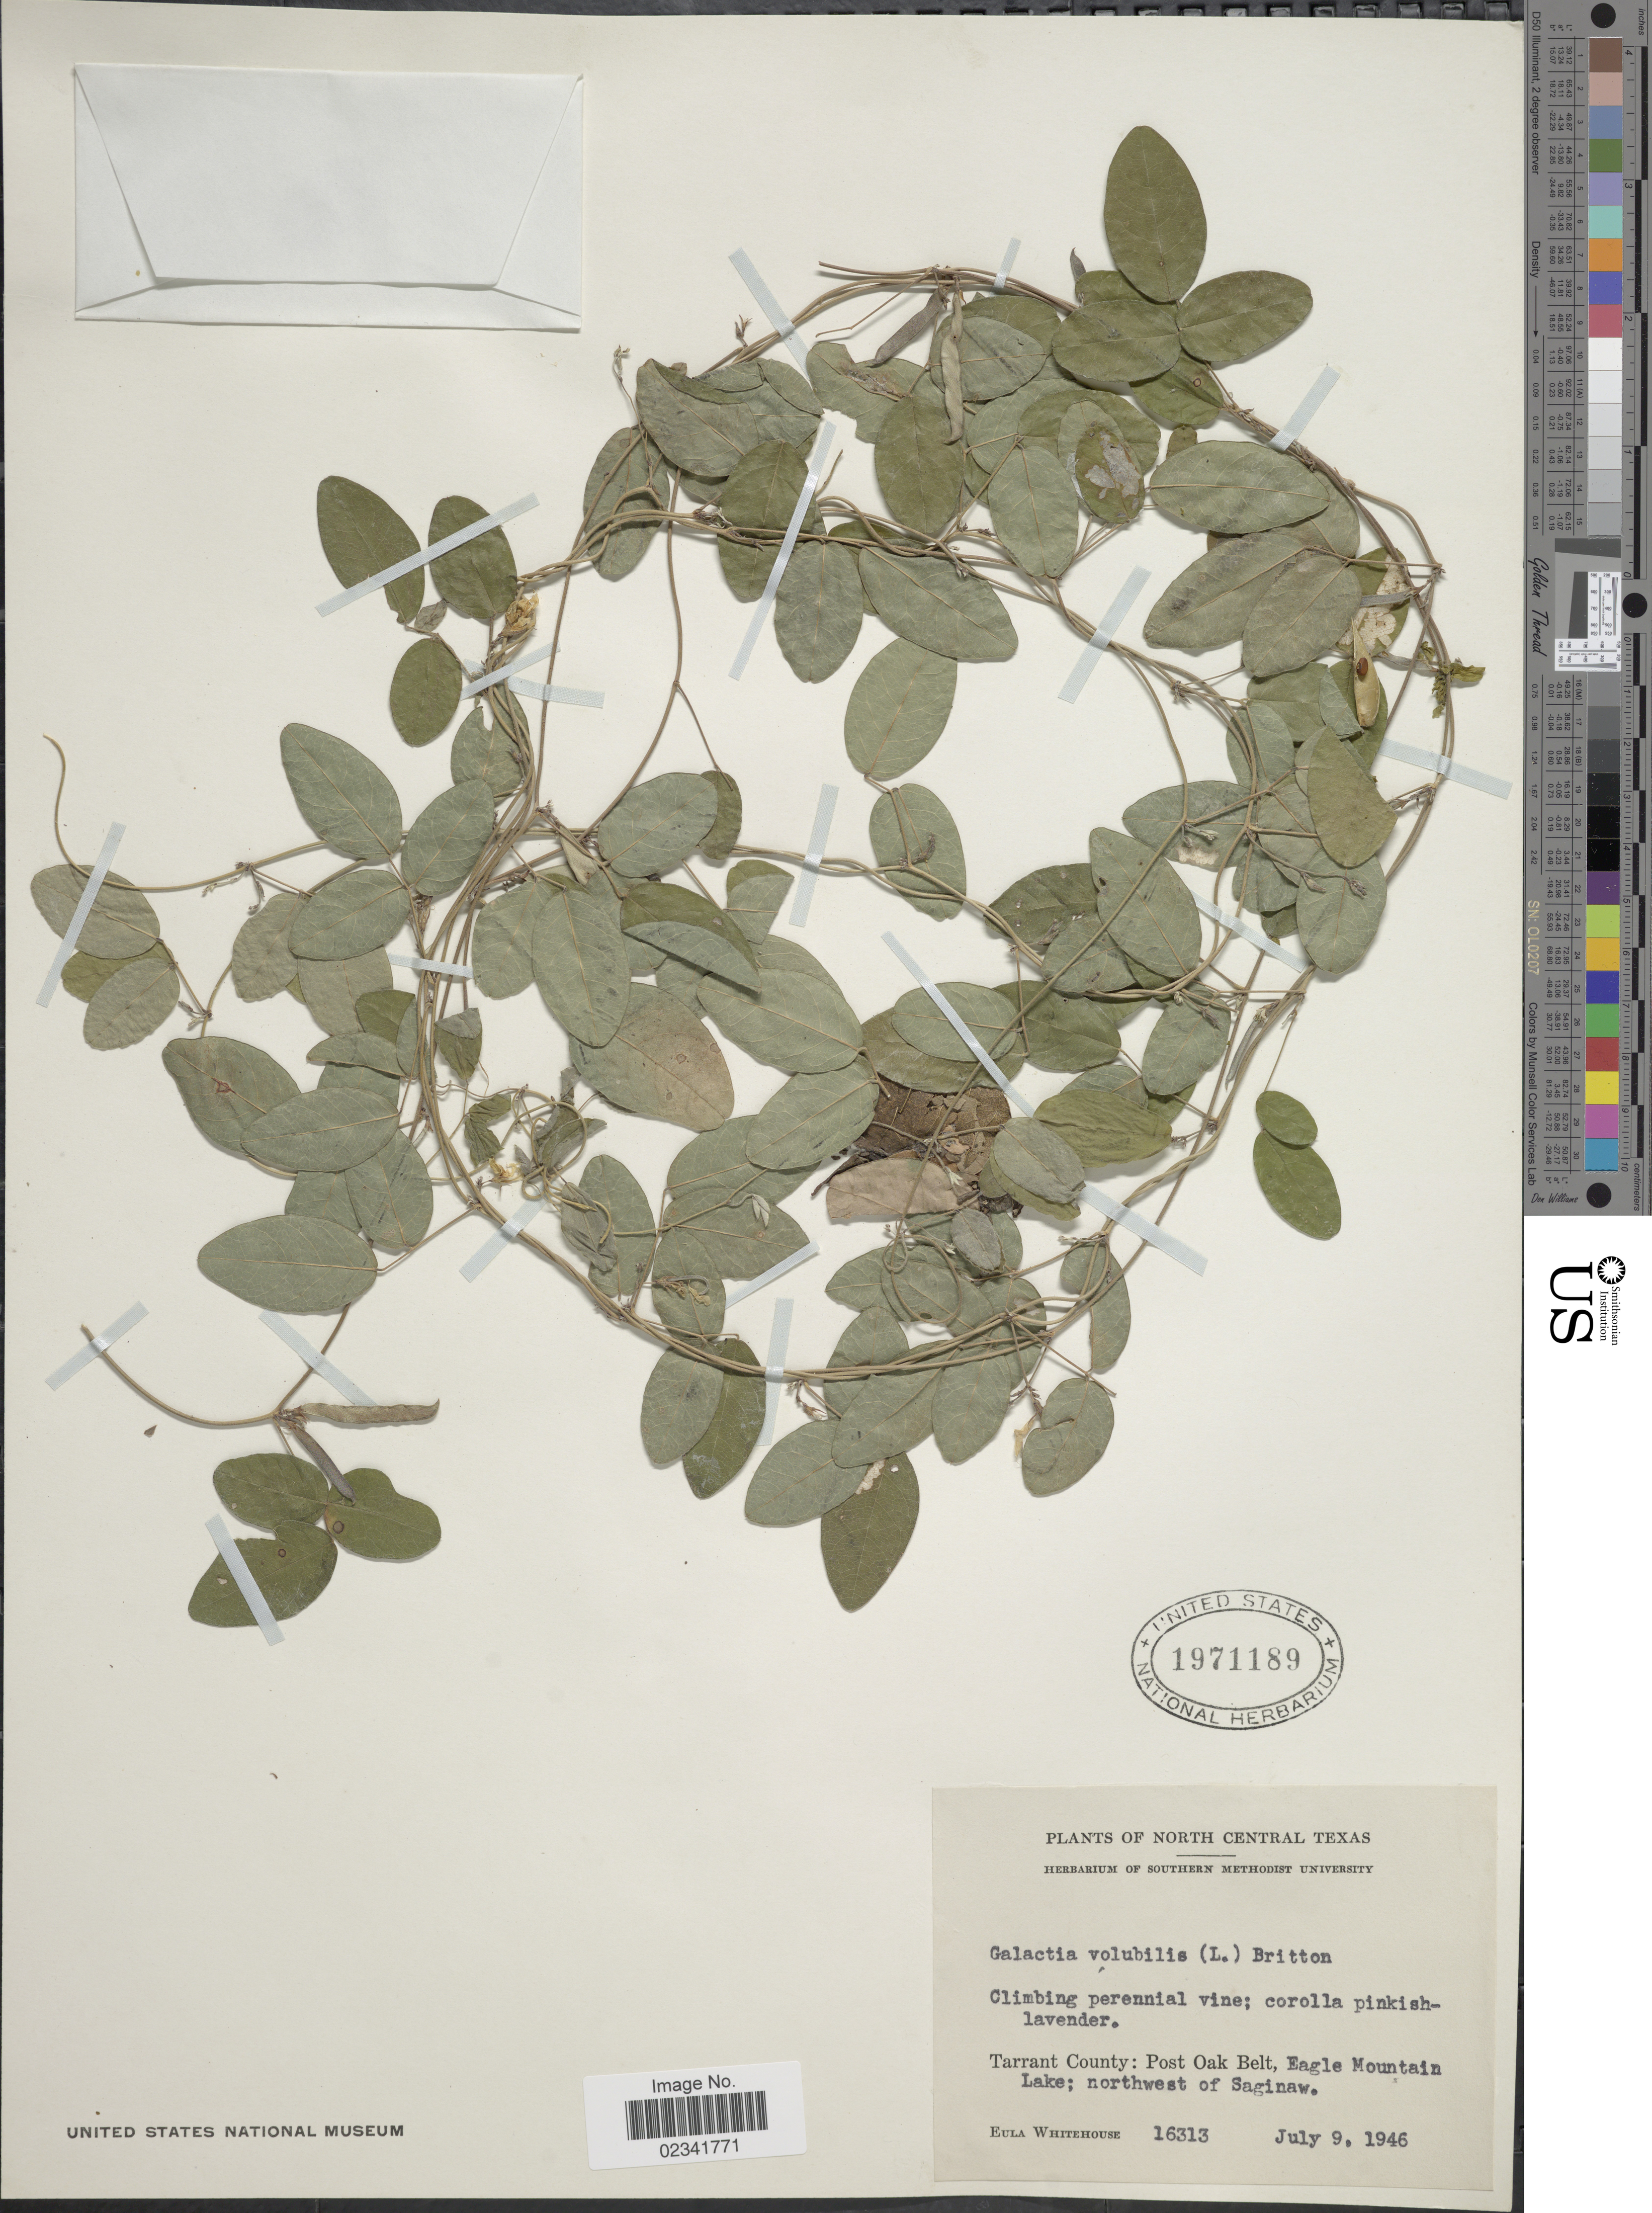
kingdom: Plantae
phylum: Tracheophyta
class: Magnoliopsida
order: Fabales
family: Fabaceae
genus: Galactia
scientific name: Galactia texana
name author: (Scheele) A. Gray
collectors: E. Whitehouse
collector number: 16313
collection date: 1946-07-09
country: United States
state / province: Texas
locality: North Central Texas, Tarrant County: Post Oak Belt, Eagle Mountain Lake, northwest of Saginaw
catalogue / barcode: US 1971189